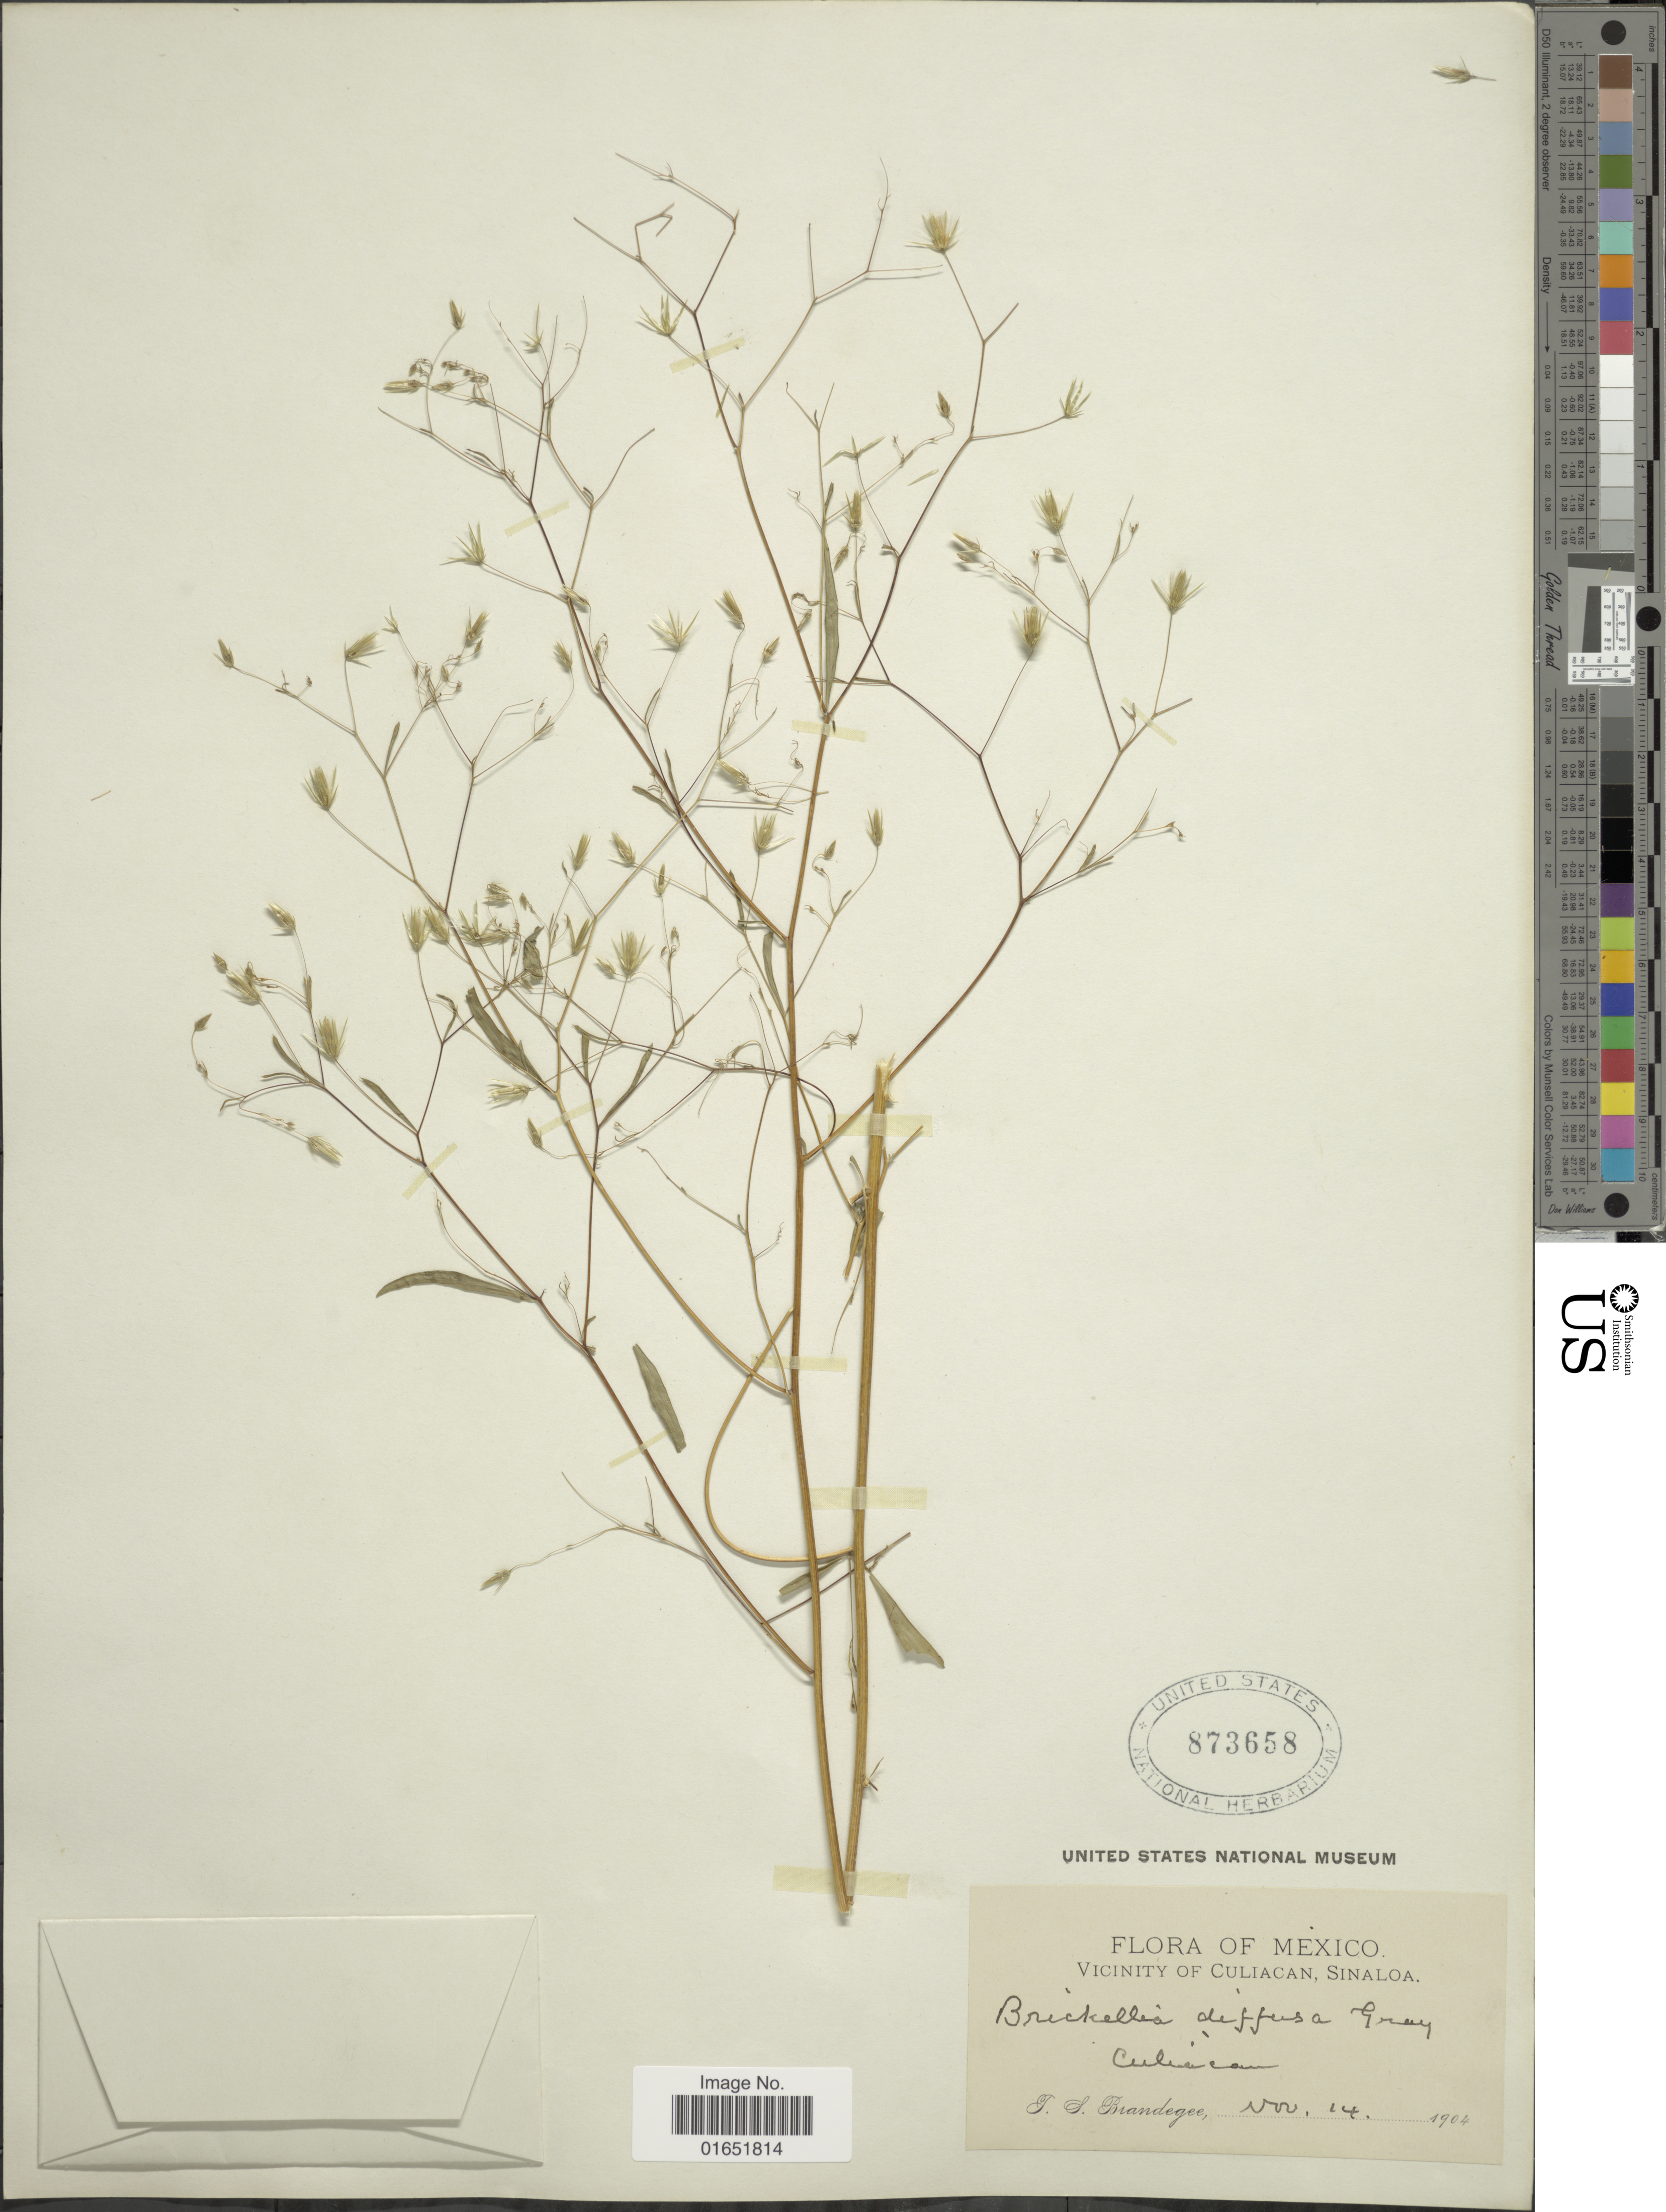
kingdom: Plantae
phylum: Tracheophyta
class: Magnoliopsida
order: Asterales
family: Asteraceae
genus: Brickellia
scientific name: Brickellia diffusa M.E. Jones, nom illeg.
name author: M.E. Jones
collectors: T. S. Brandegee (herbarium)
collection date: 1904-11-14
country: Mexico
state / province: Sinaloa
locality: Vicinity of Culiacan, Culiacan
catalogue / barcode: US 873658